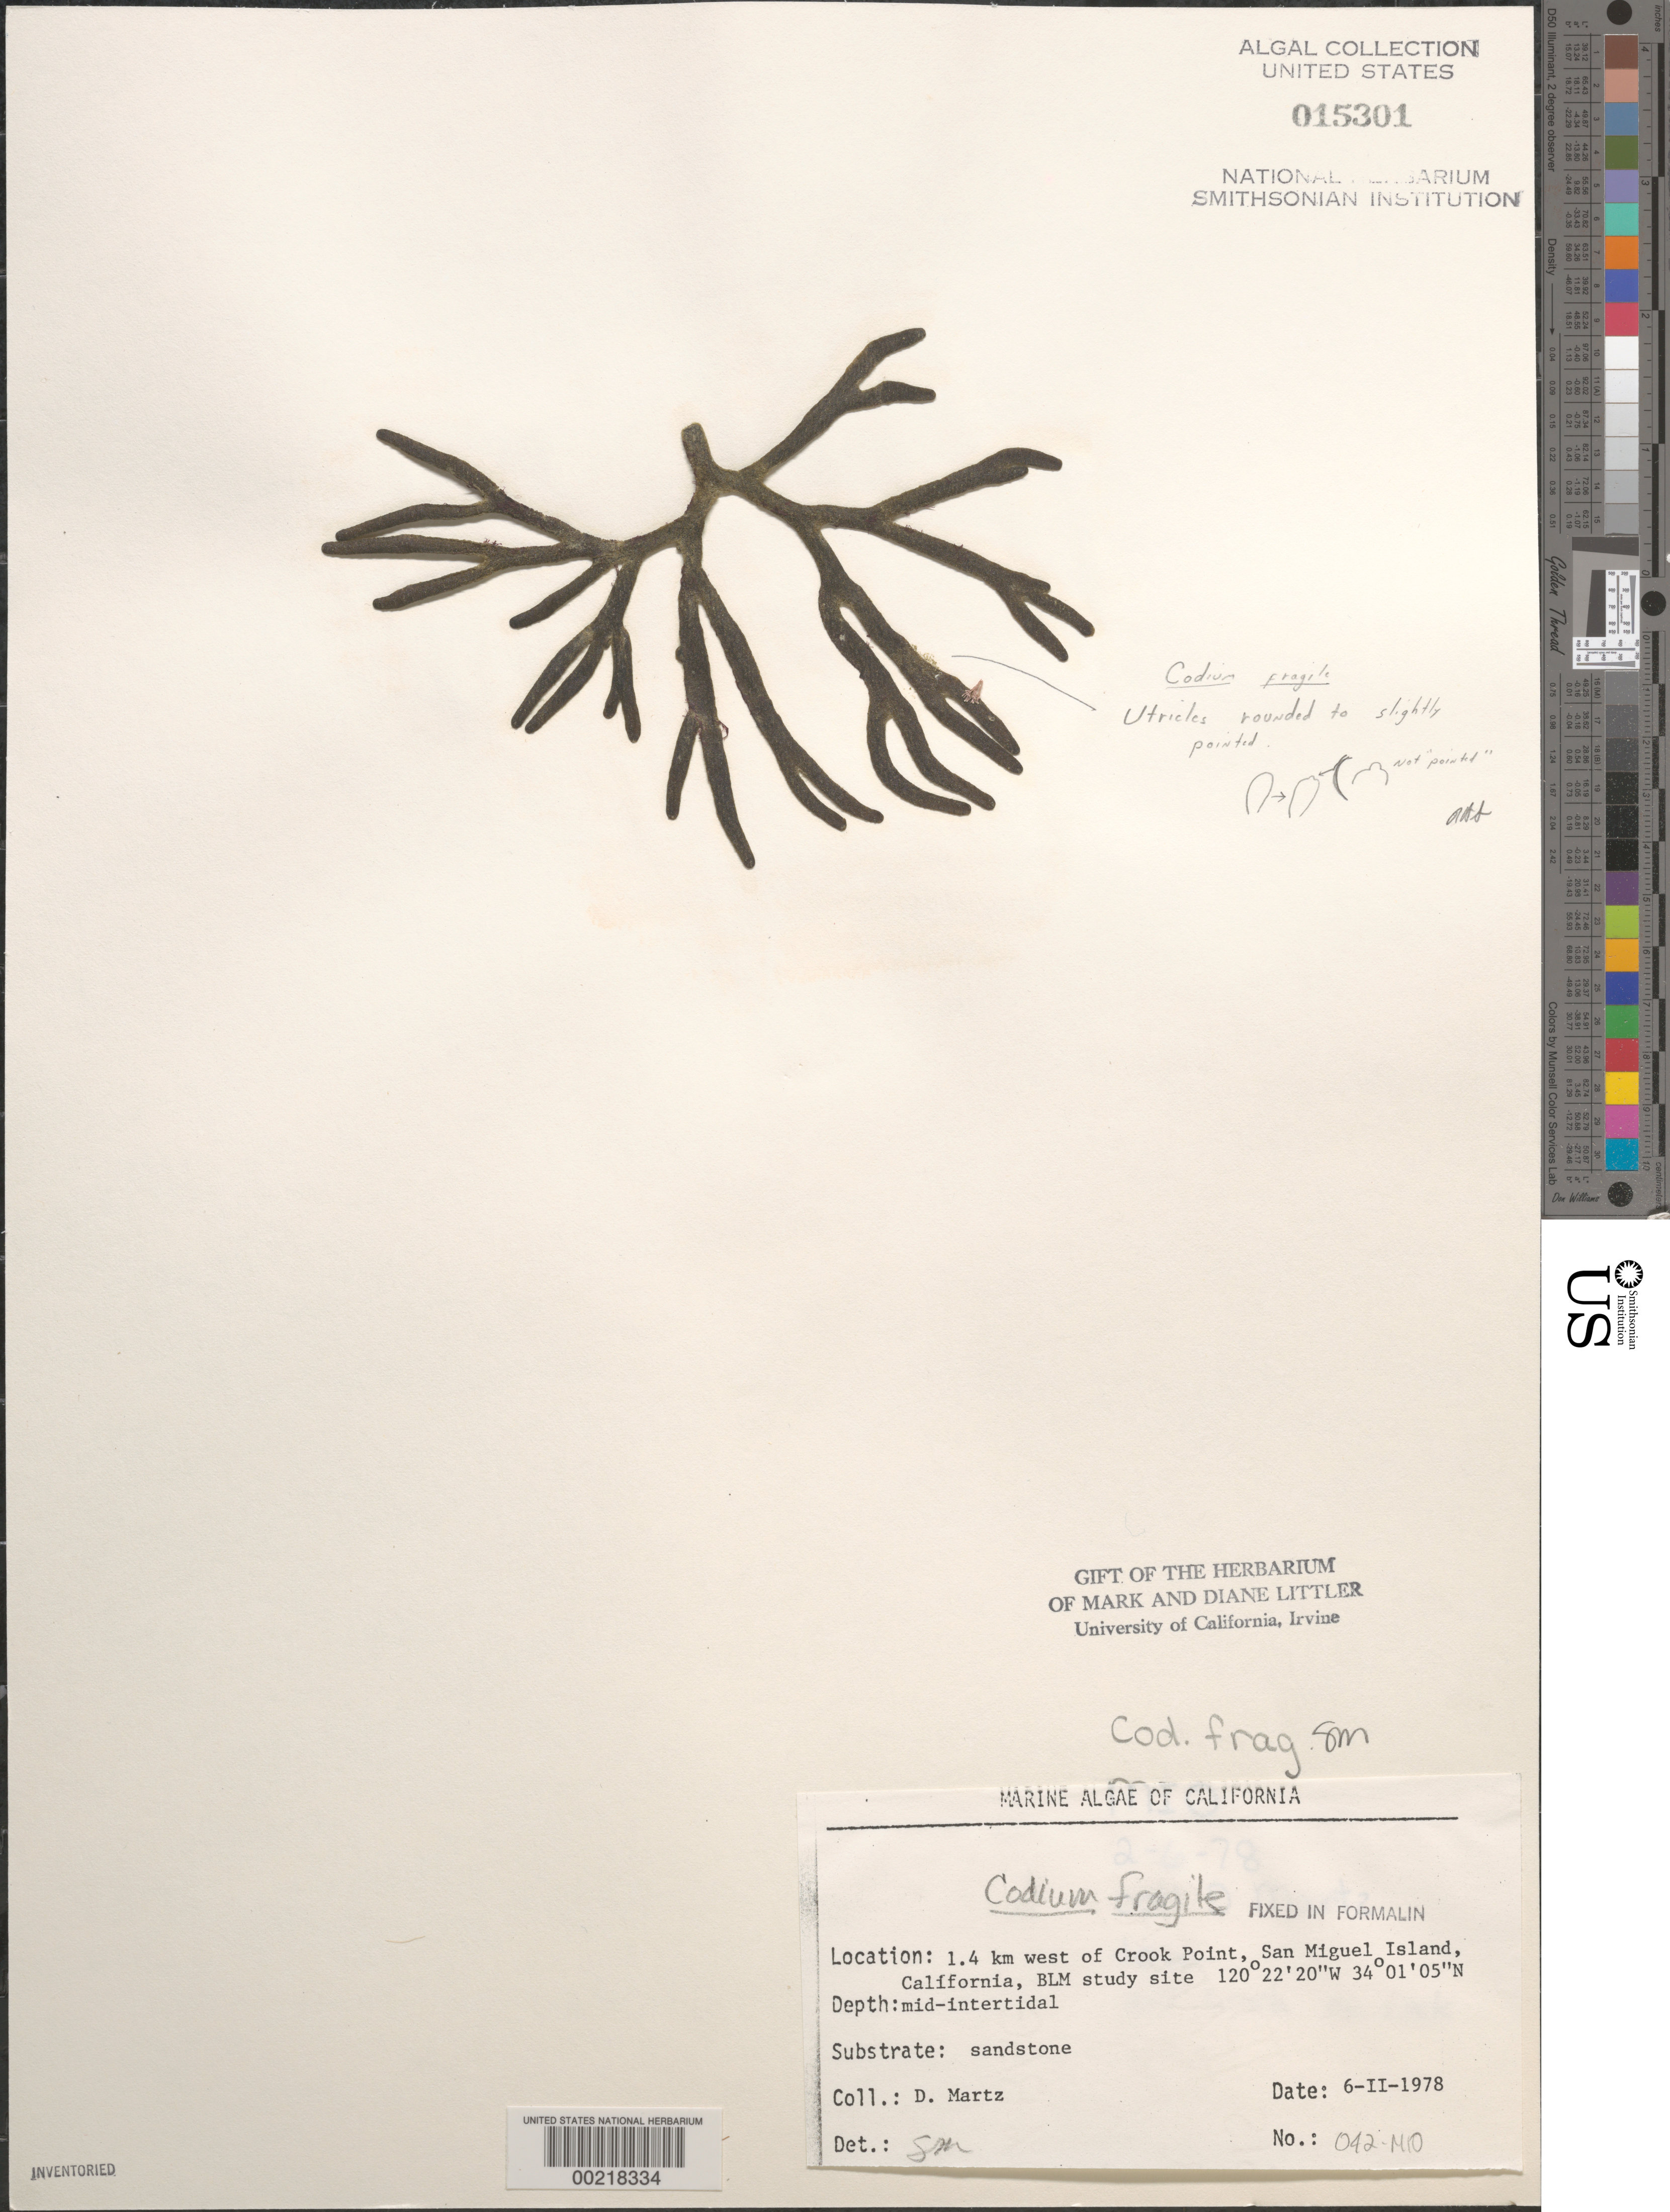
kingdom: Plantae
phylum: Chlorophyta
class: Ulvophyceae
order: Bryopsidales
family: Codiaceae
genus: Codium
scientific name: Codium fragile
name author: (Suringar) P. Hariot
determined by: Murray, S. N.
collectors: D. Martz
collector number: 042-mio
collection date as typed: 06 Feb 1978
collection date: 1978-02-06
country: United States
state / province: California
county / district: Santa Barbara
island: San Miguel Island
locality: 1.4 km north of Crook Point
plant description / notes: BLM-SOCALBIGHT Rocky Intertidal Survey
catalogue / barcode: US 15301